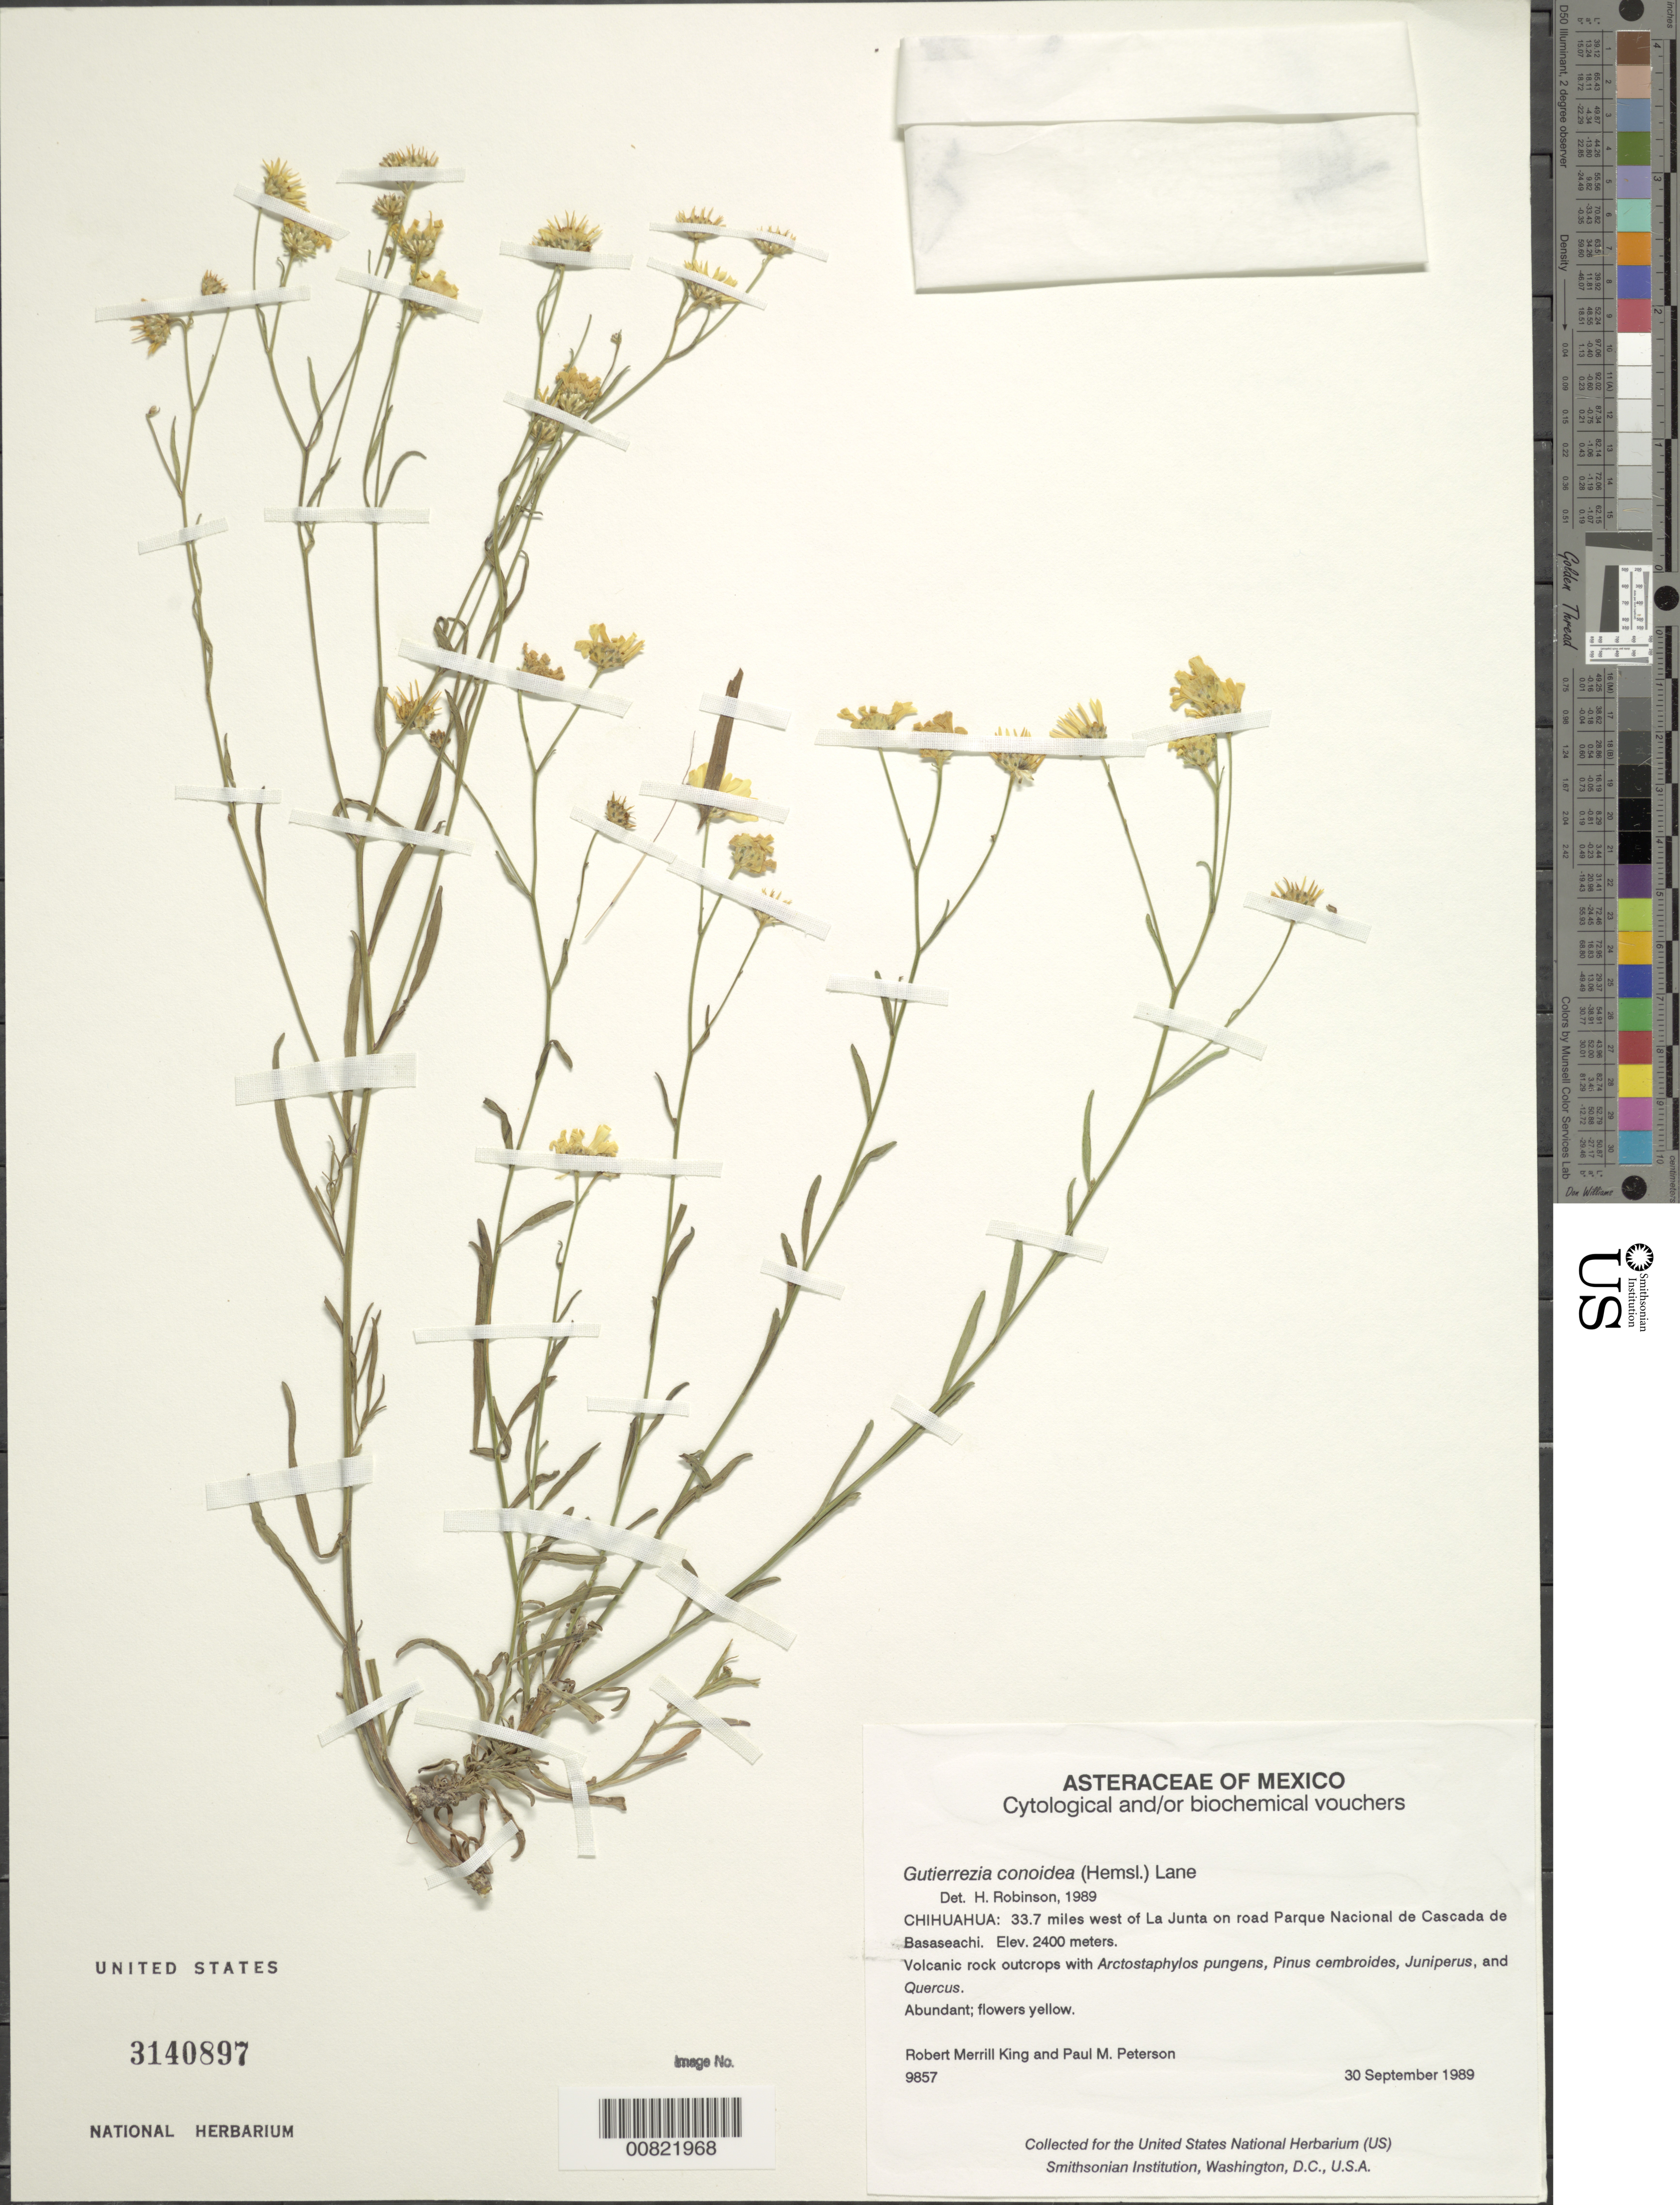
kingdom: Plantae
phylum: Tracheophyta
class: Magnoliopsida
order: Asterales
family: Asteraceae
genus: Gutierrezia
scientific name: Gutierrezia conoidea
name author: (Hemsl.) M.A. Lane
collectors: R. M. King & P. M. Peterson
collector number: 9857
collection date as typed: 30 Sep 1989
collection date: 1989-09-30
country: Mexico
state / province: Chihuahua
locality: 33.7 miles west of La Junta on road to Parque Nacional Cascada de Basaseachic.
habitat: Volcanic rock outcrops with Arctostaphylos pungens, Pinus cembroides, Juniperus, and Quercus.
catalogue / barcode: US 3140897